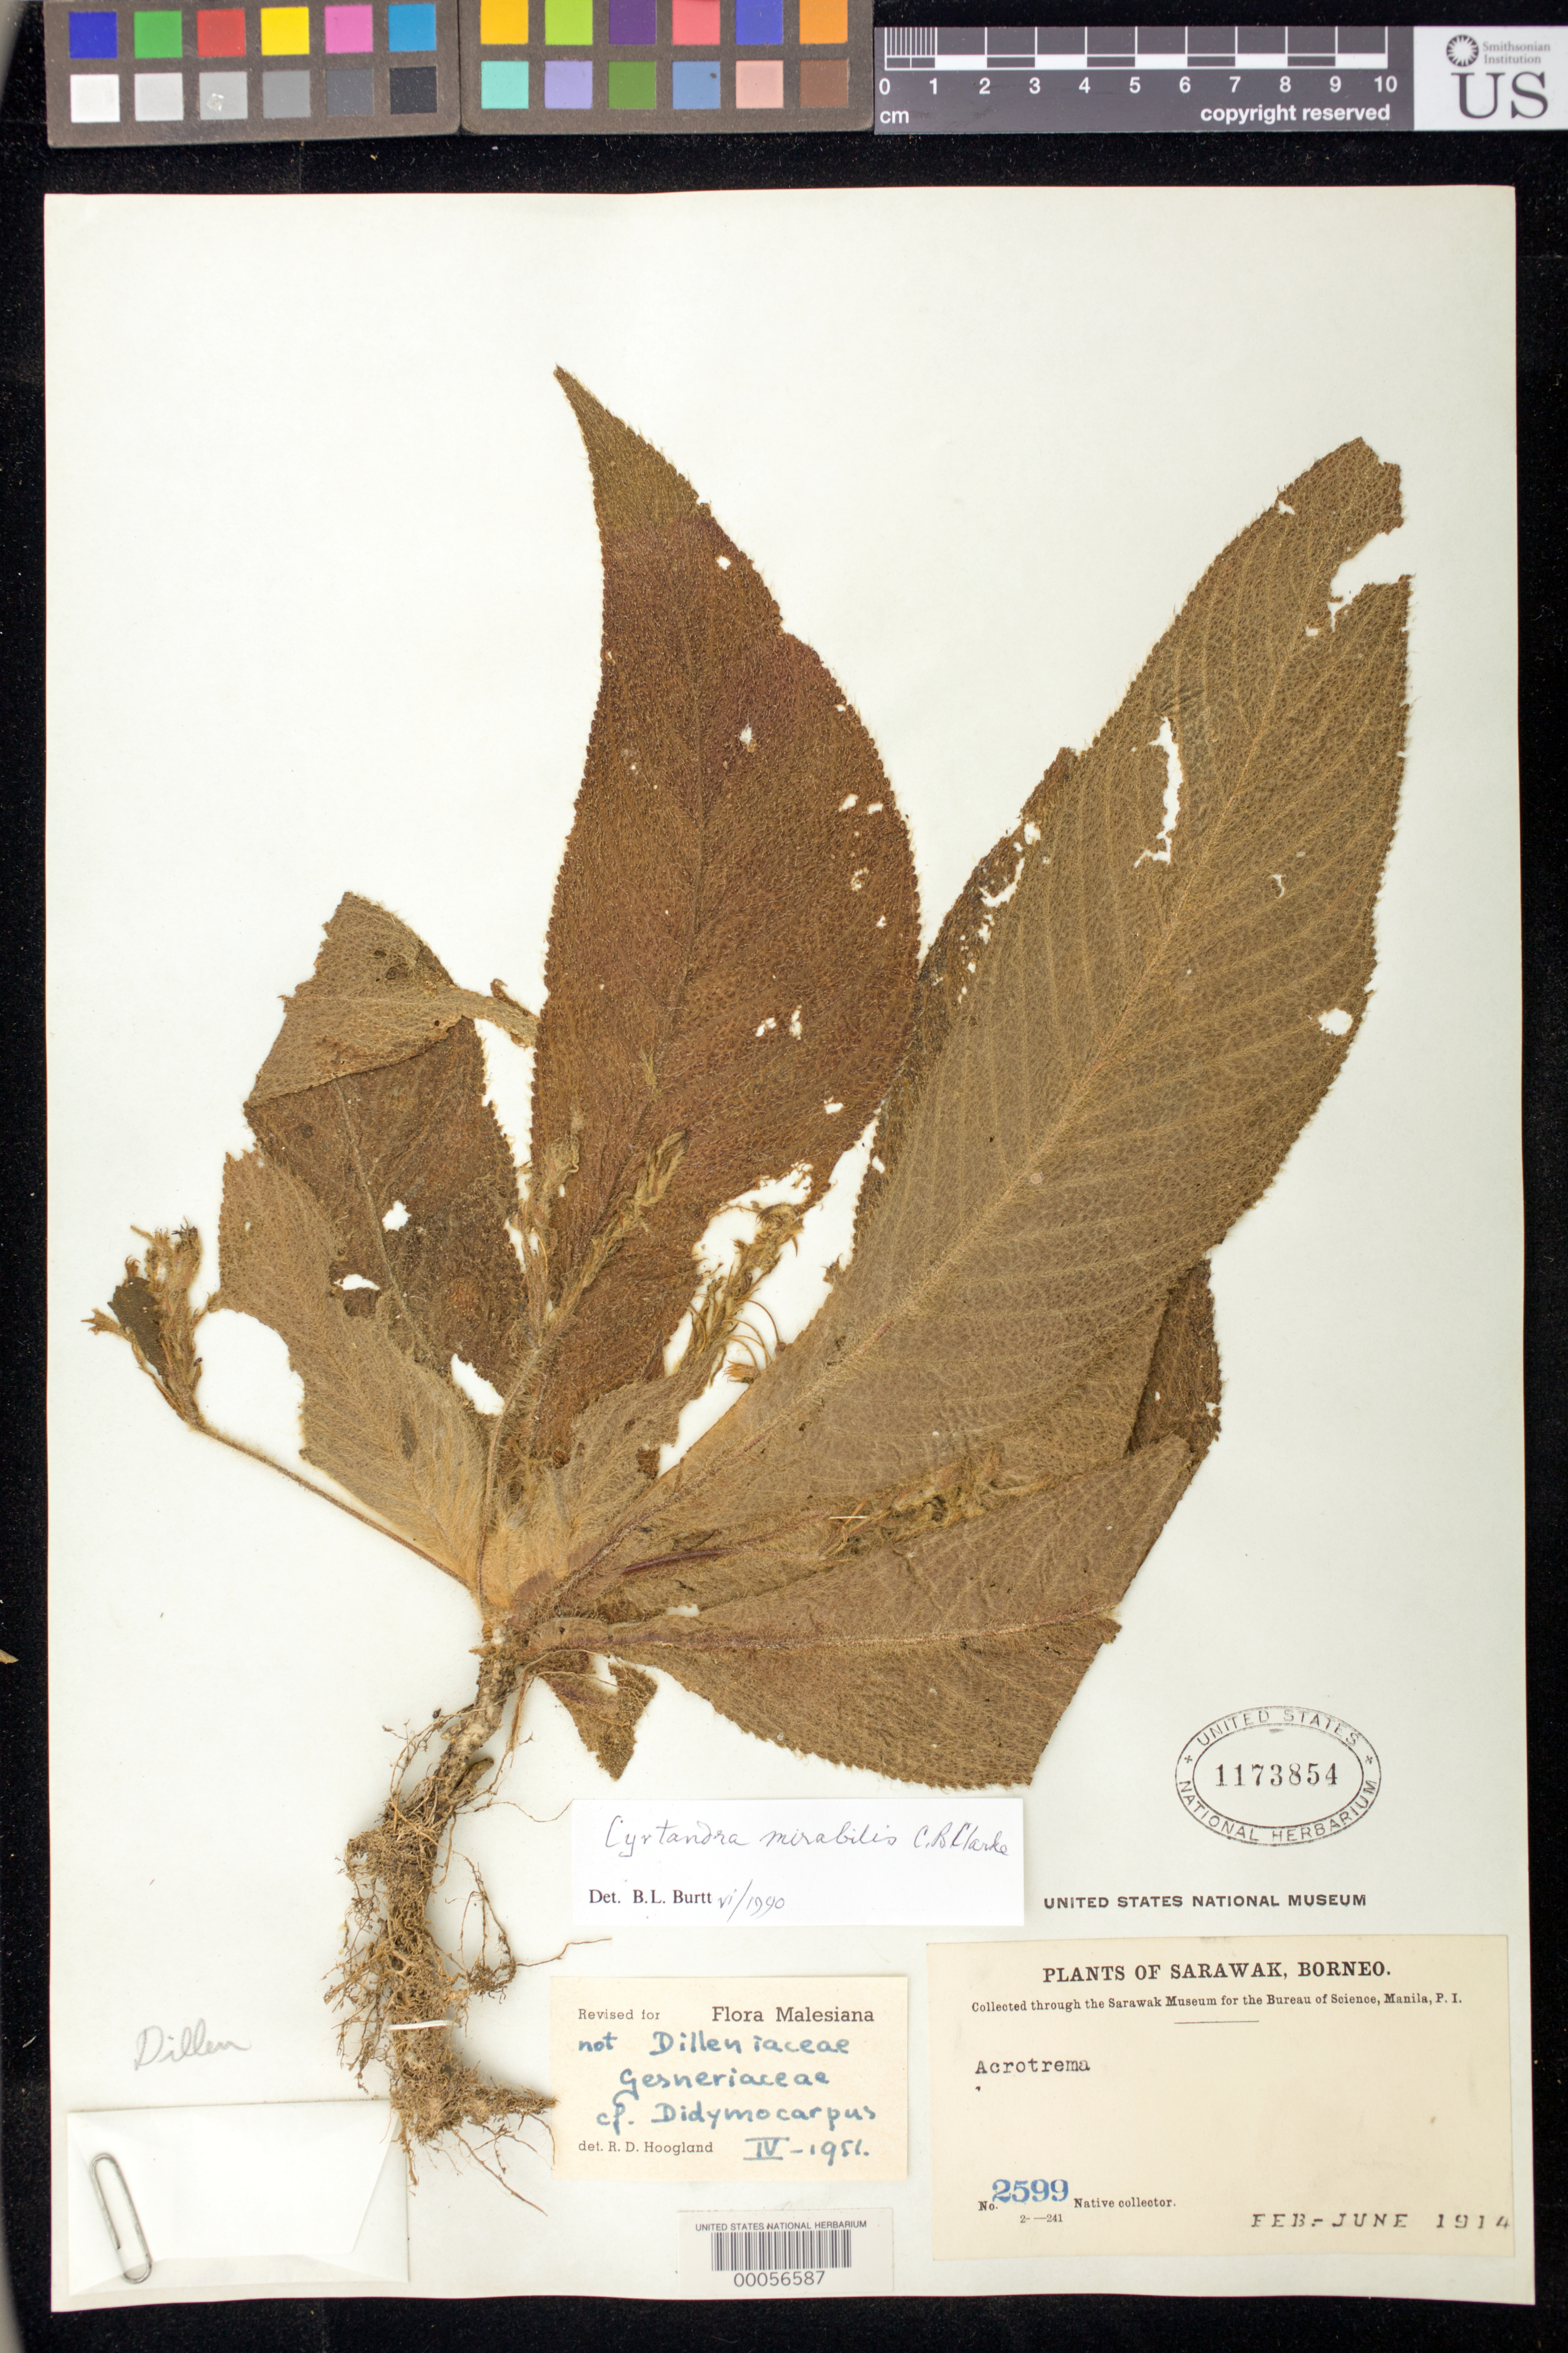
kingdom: Plantae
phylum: Tracheophyta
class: Magnoliopsida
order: Lamiales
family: Gesneriaceae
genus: Cyrtandra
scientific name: Cyrtandra mirabilis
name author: C.B. Clarke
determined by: Burtt, B. L.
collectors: Native collector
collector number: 2599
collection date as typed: Feb-Jun 1914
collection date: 1914-02/1914-06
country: Malaysia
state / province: Sarawak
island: Borneo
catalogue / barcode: US 1173854